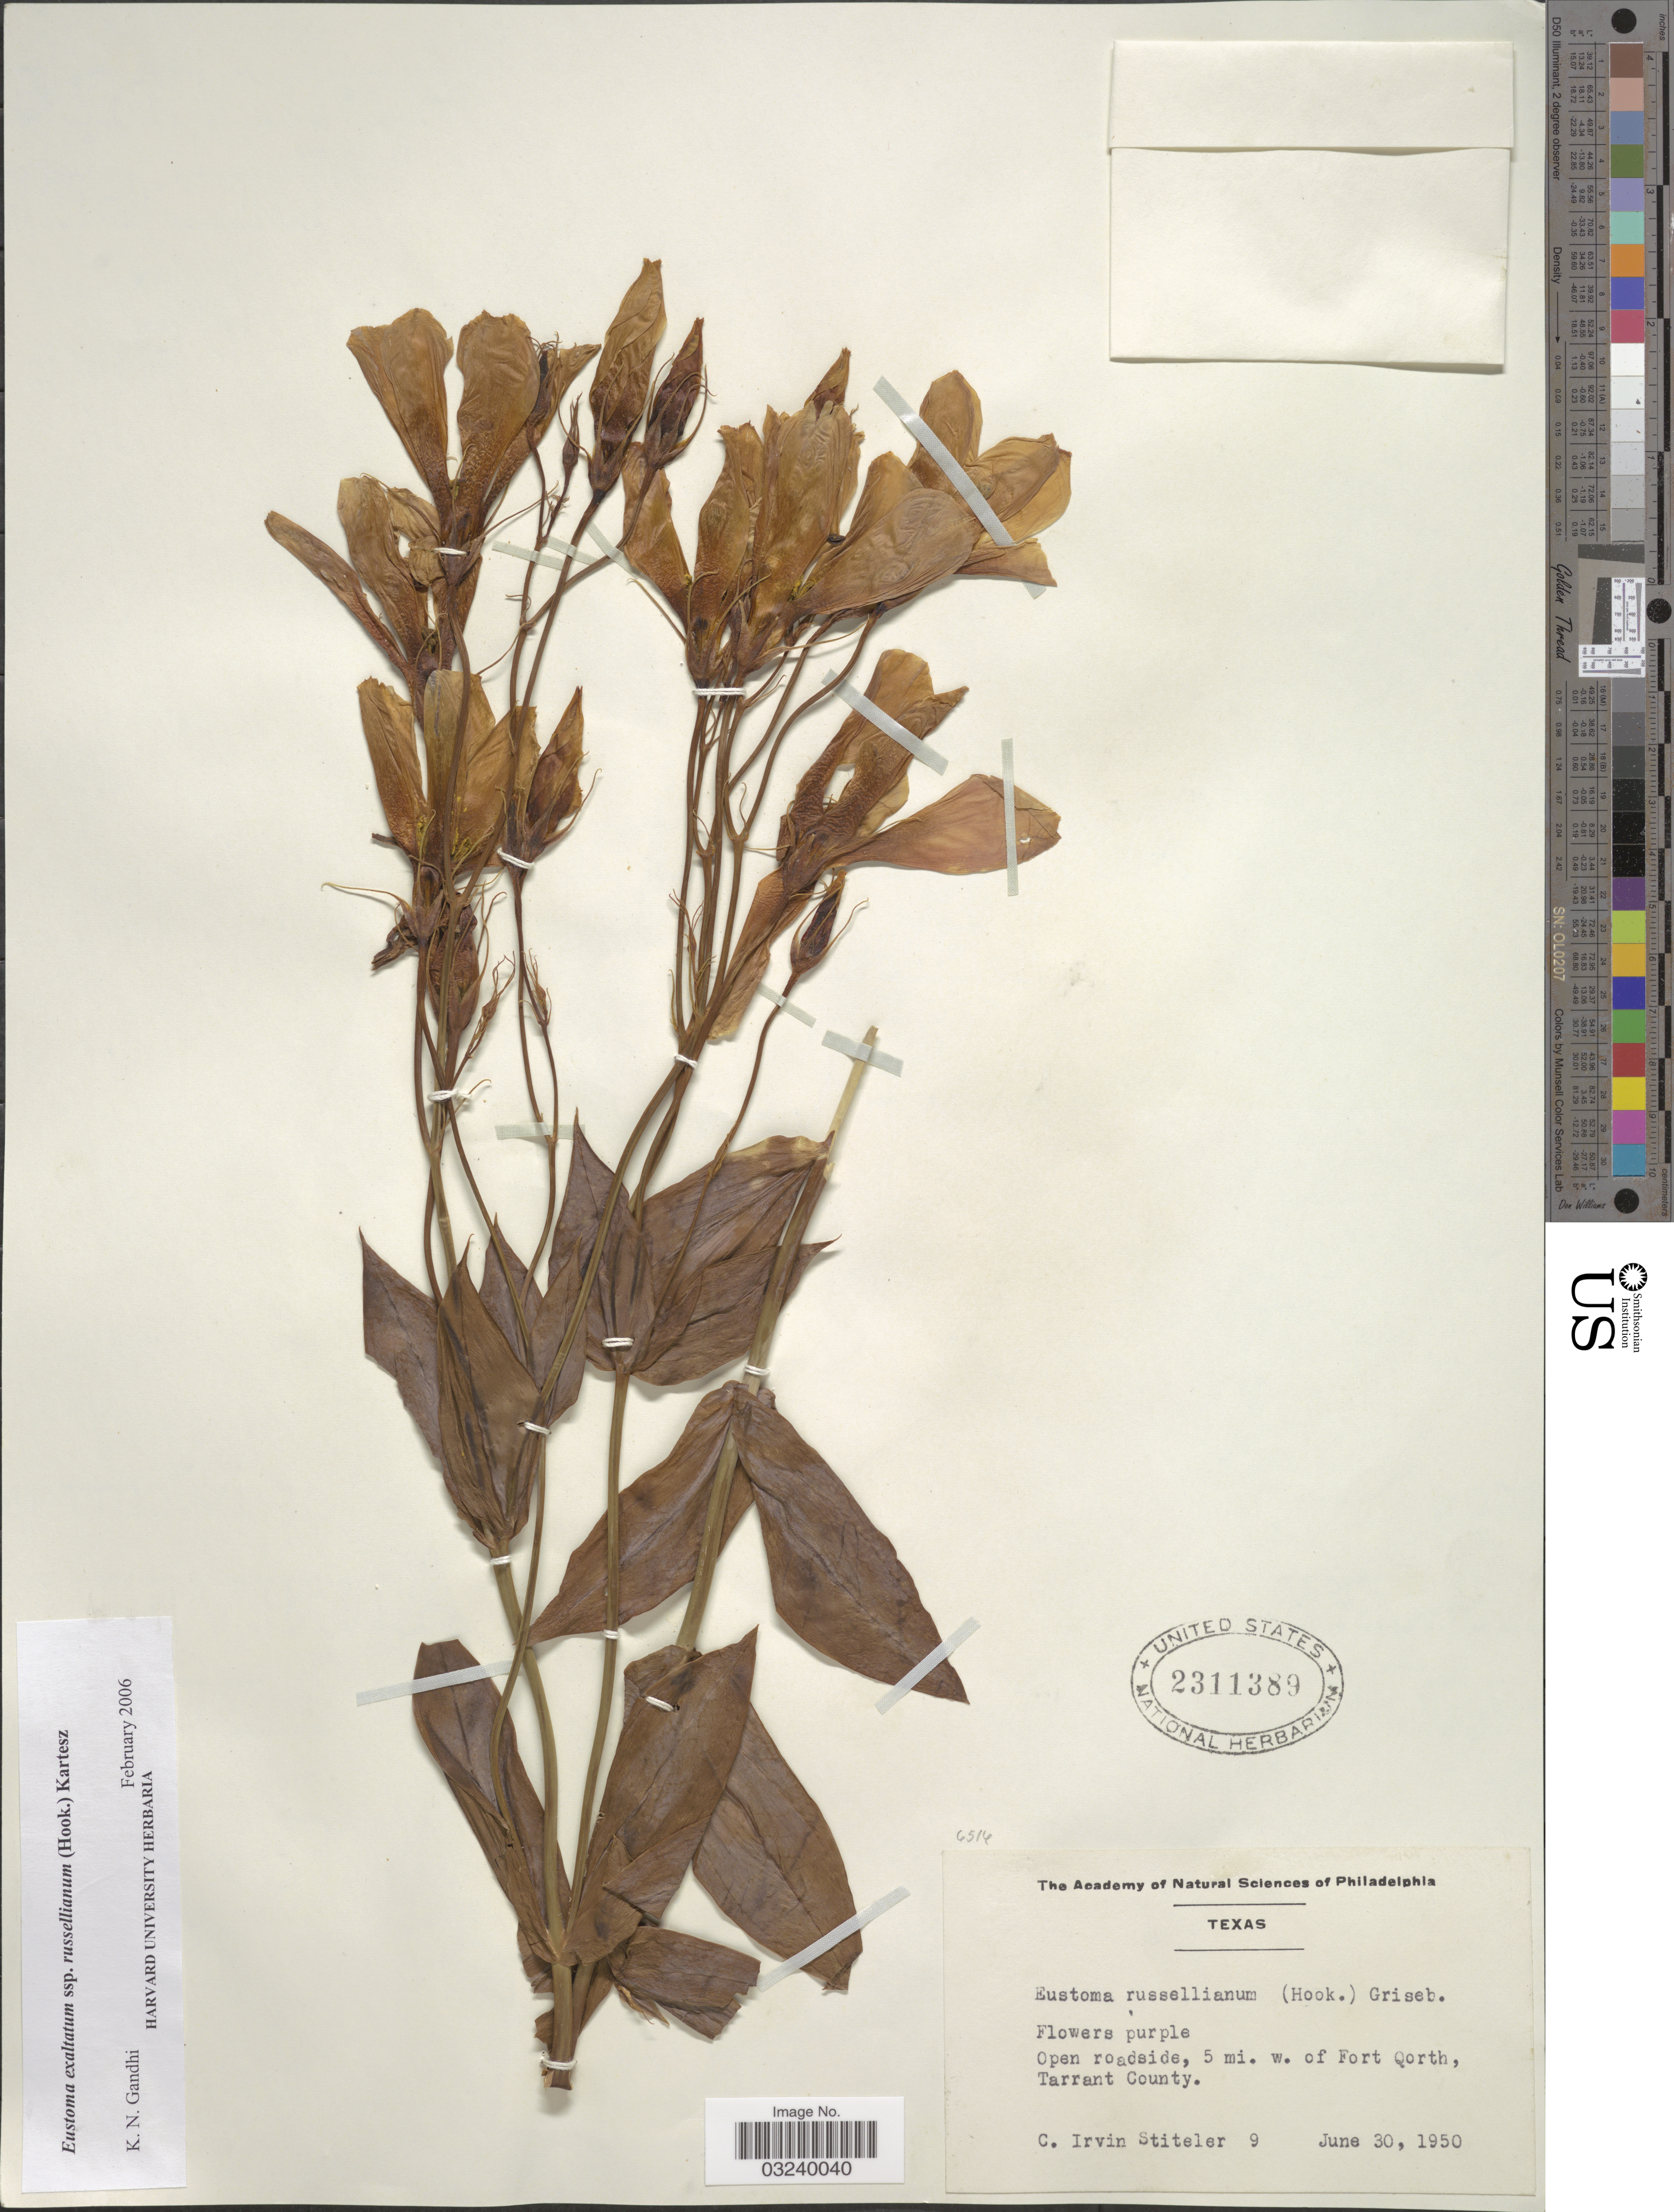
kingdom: Plantae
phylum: Tracheophyta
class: Magnoliopsida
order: Gentianales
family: Gentianaceae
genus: Eustoma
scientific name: Eustoma grandiflorum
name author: (Raf.) Shinners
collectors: C. Stiteler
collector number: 9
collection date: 1950-06-30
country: United States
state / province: Texas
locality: Open roadside, 5 mi. w. of Fort Qorth, Tarrant County.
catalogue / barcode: US 2311389